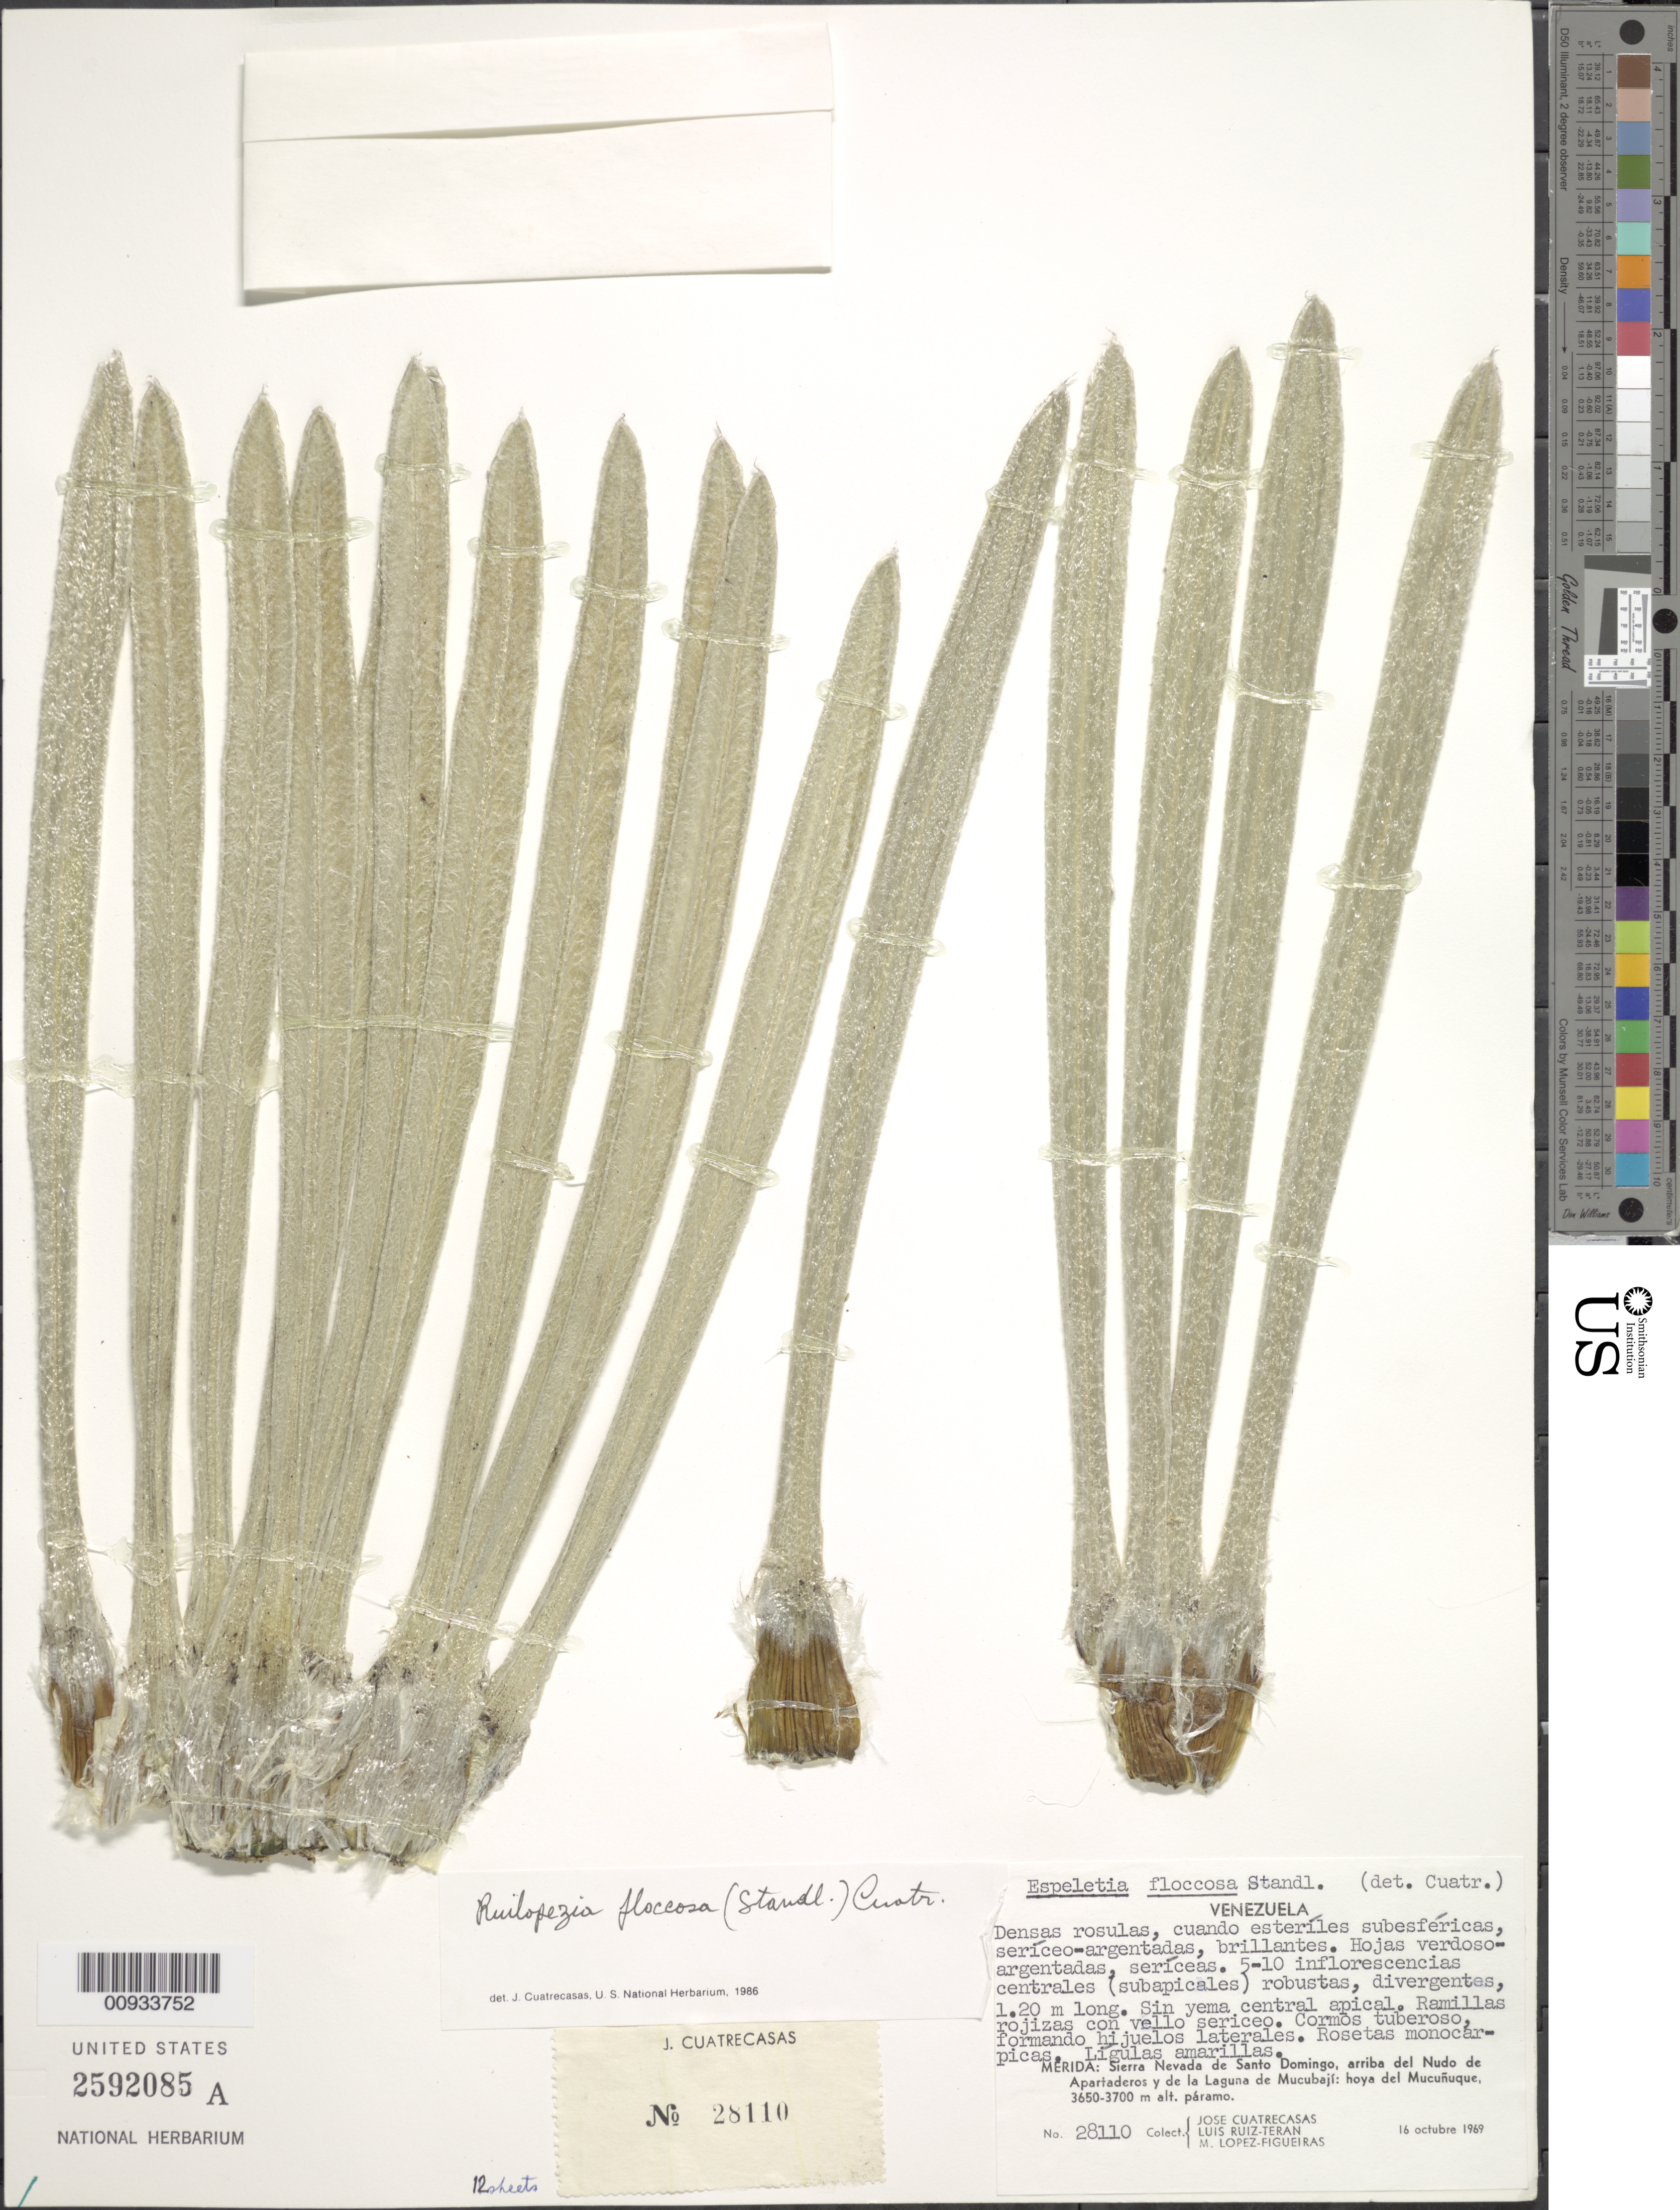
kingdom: Plantae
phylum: Tracheophyta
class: Magnoliopsida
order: Asterales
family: Asteraceae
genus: Ruilopezia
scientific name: Ruilopezia floccosa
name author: (Standl.) Cuatrec.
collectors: J. Cuatrecasas, L. Teran & M. López Figueiras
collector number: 28110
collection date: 1969-10-16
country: Venezuela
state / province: Mérida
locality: Sierra Nevada de la sSanto Domingo, arriba del Nudo de Apartaderos y de la Laguna de Mucubaji, Hoya del Mucunuque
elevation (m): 3650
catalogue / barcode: US 2592085A